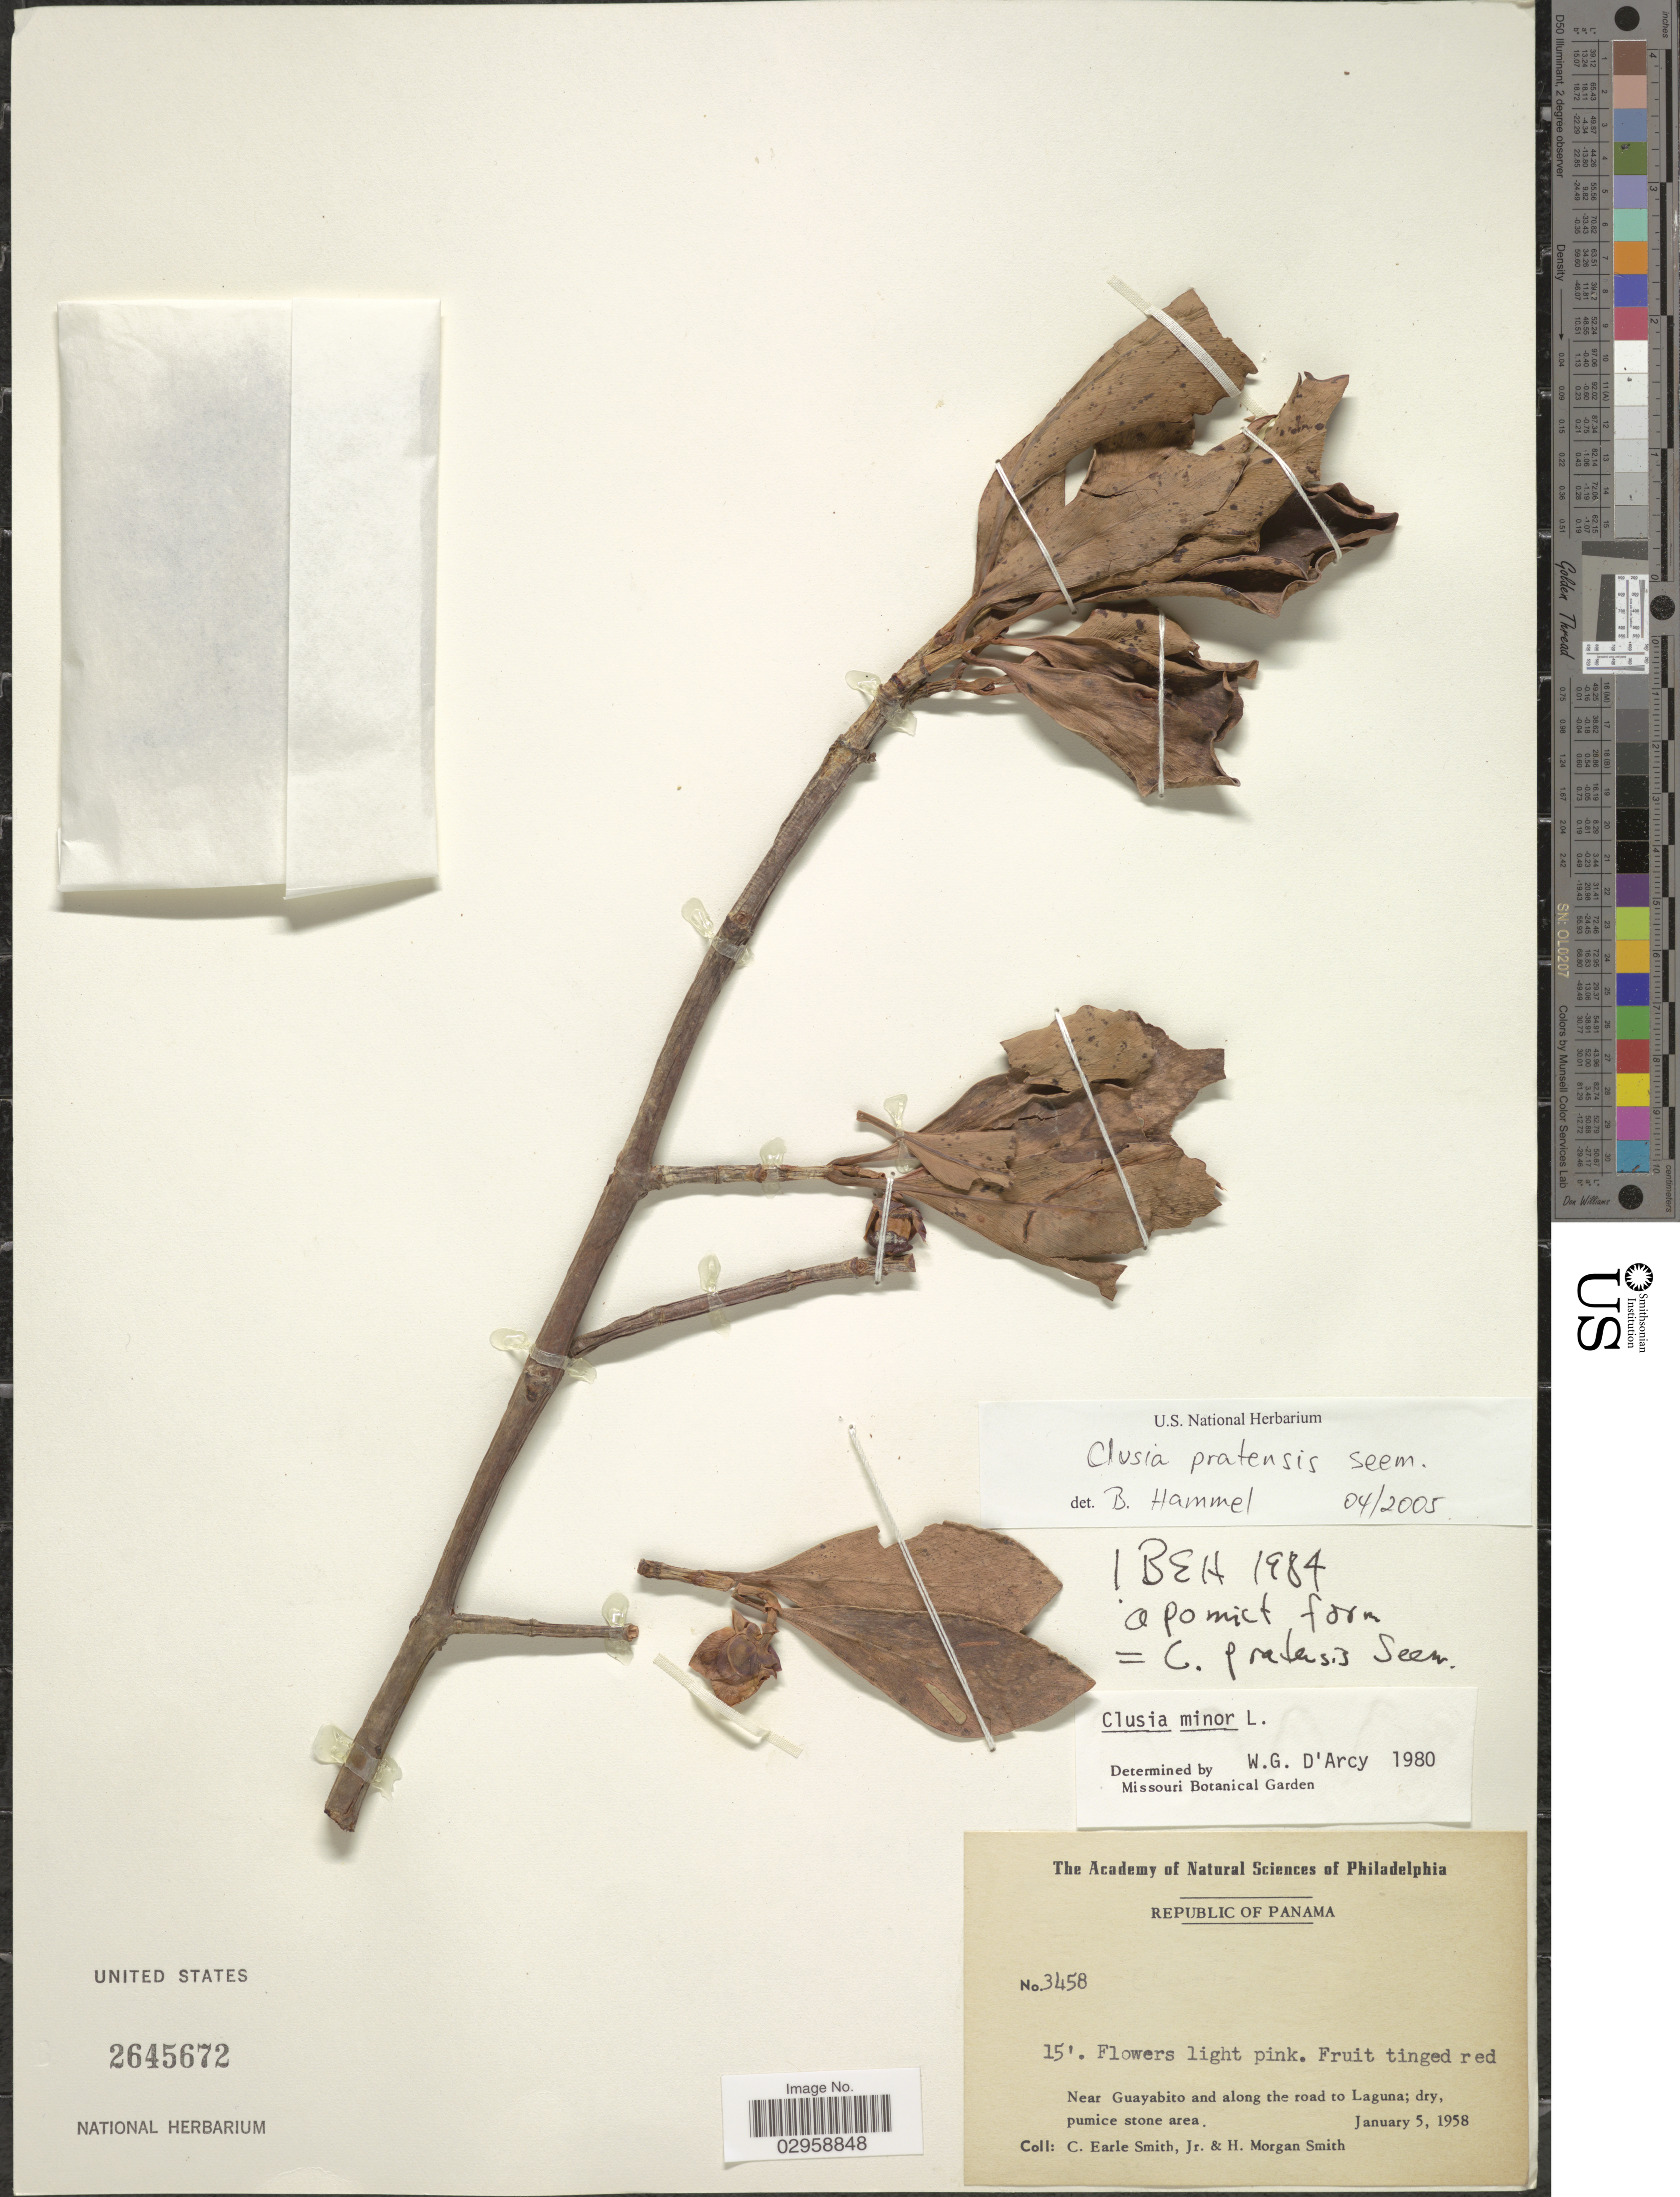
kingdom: Plantae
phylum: Tracheophyta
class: Magnoliopsida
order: Malpighiales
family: Clusiaceae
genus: Clusia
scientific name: Clusia pratensis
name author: Seem.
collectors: C. E. Smith Jr. & H. M. Smith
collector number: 3458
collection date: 1958-01-05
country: Panama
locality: Near Guayabito and along the road to Laguna.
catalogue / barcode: US 2645672